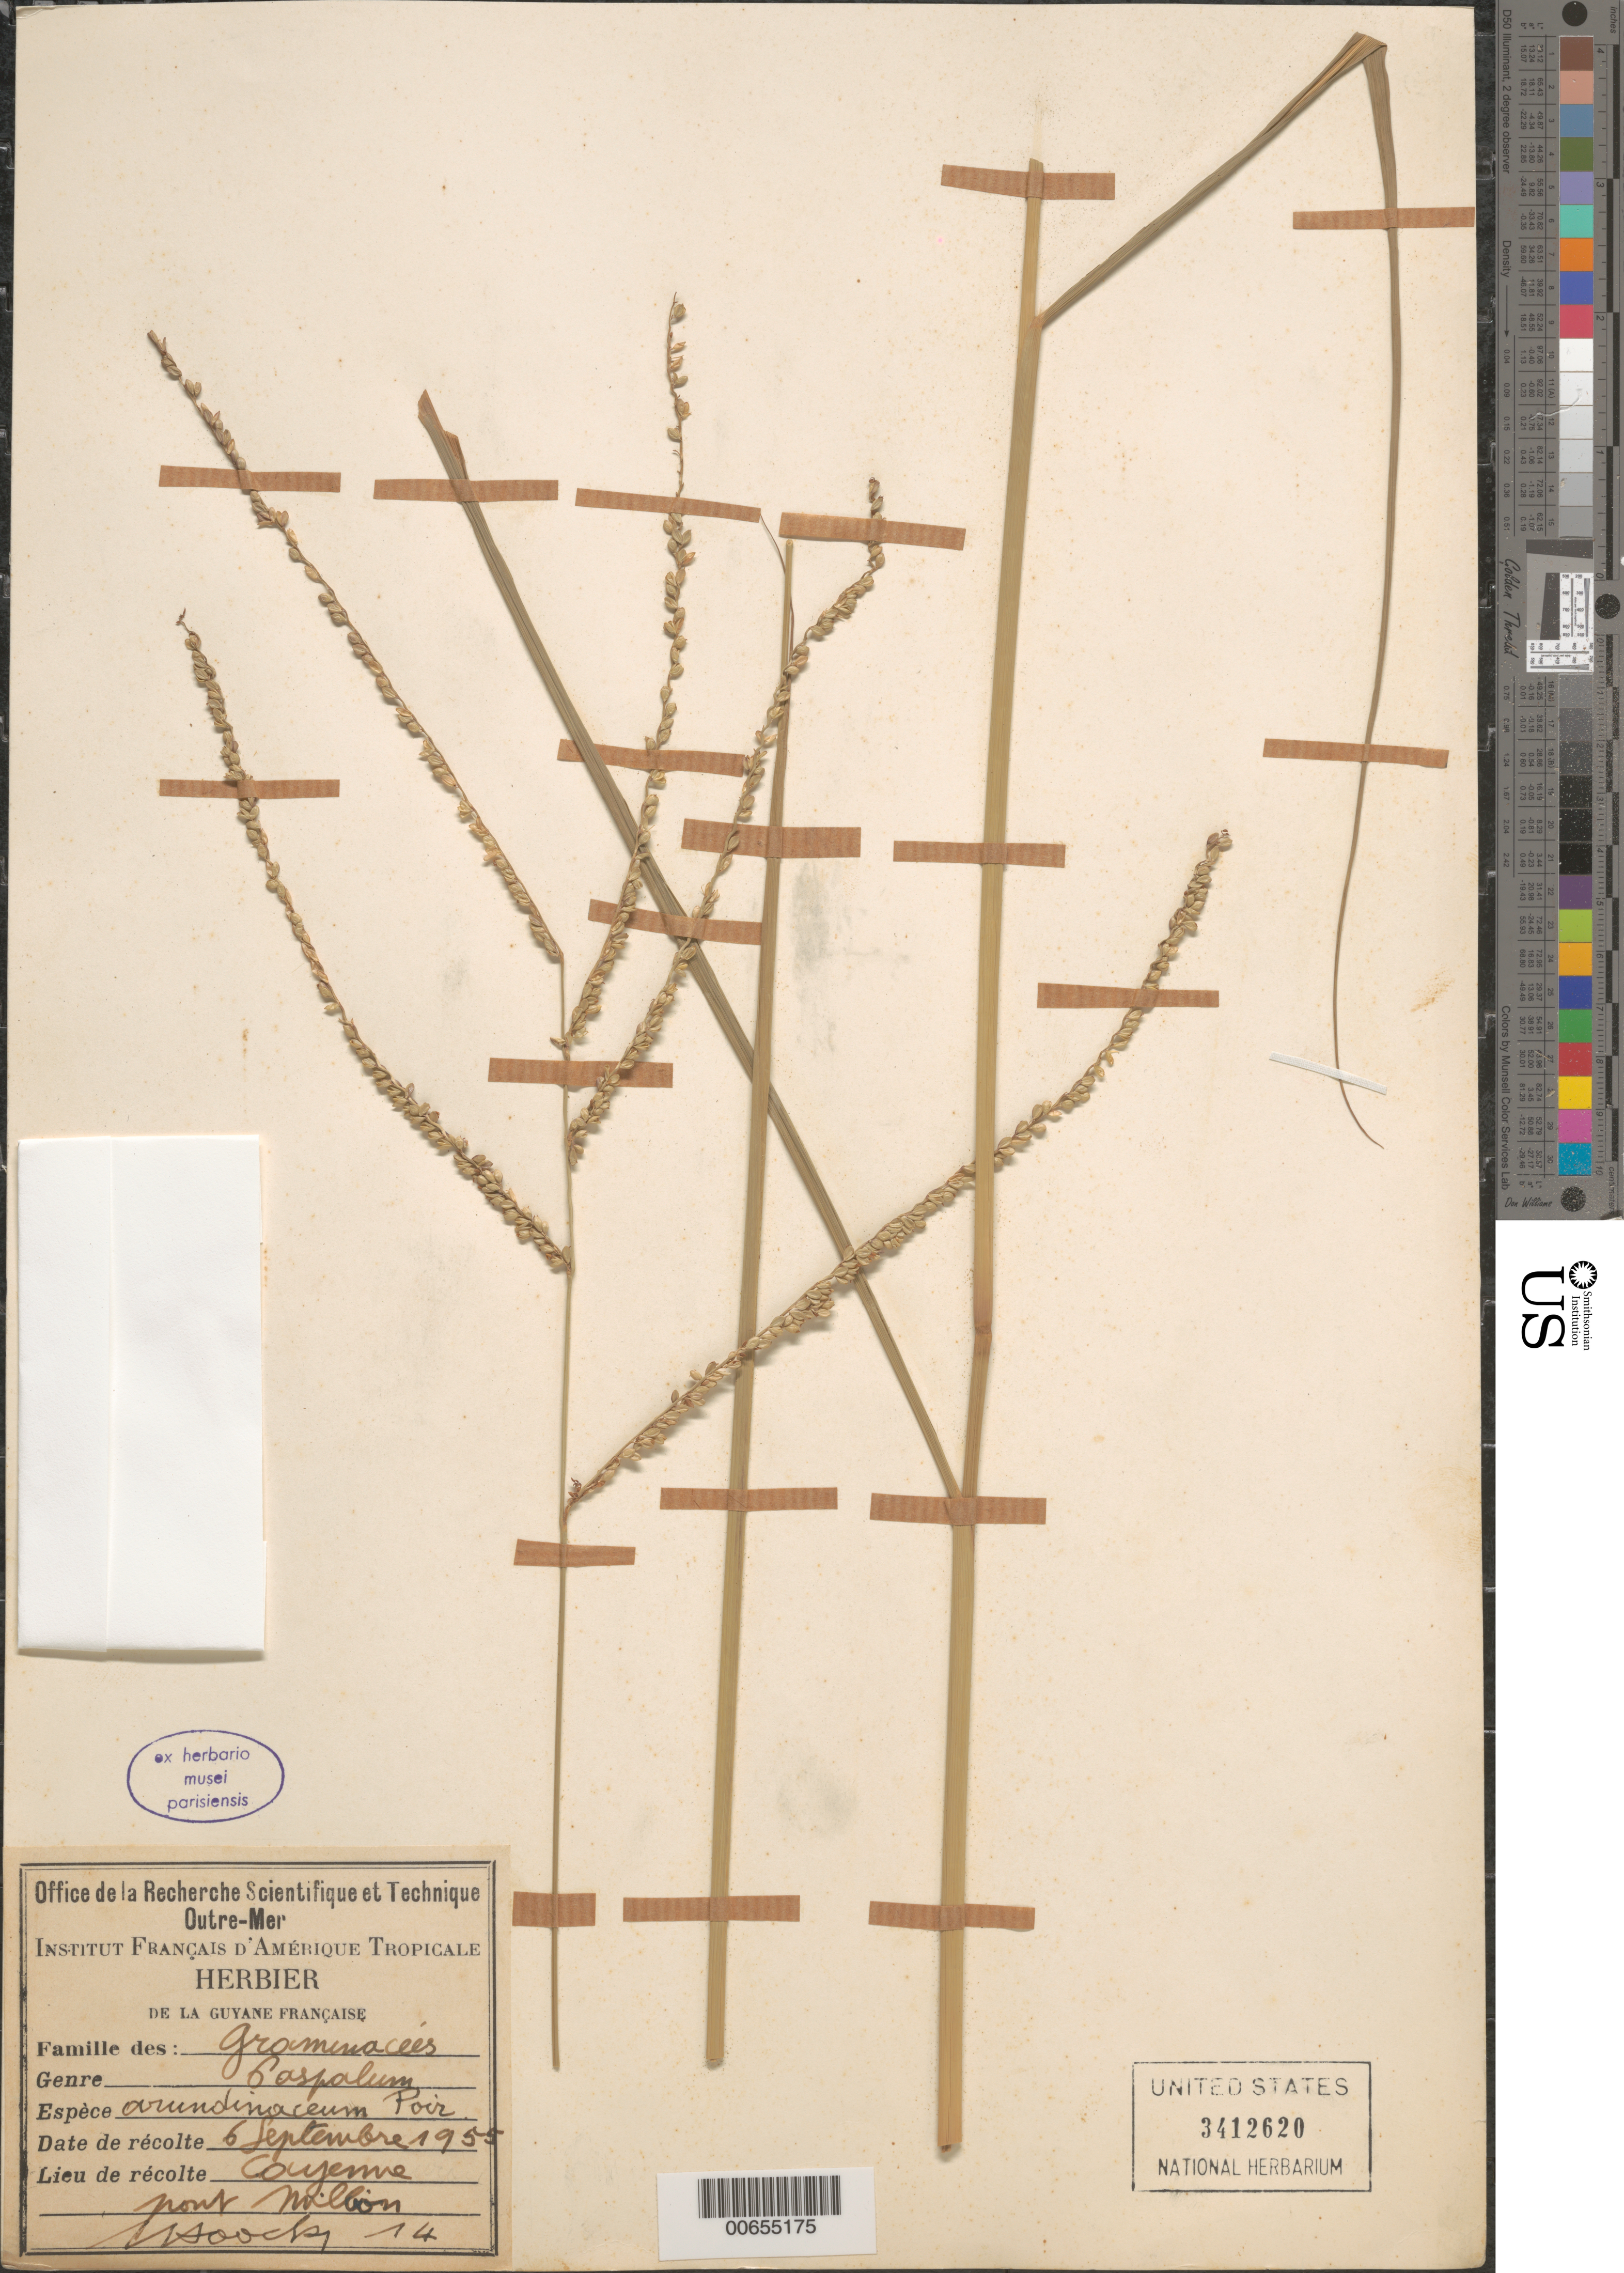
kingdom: Plantae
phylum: Tracheophyta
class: Liliopsida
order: Poales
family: Poaceae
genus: Paspalum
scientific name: Paspalum arundinaceum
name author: Poir.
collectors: J. Hoock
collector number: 14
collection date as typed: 6-Sep-55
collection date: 1955-09-06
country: French Guiana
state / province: Cayenne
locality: Cayenne, pont Million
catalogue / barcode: US 3412620